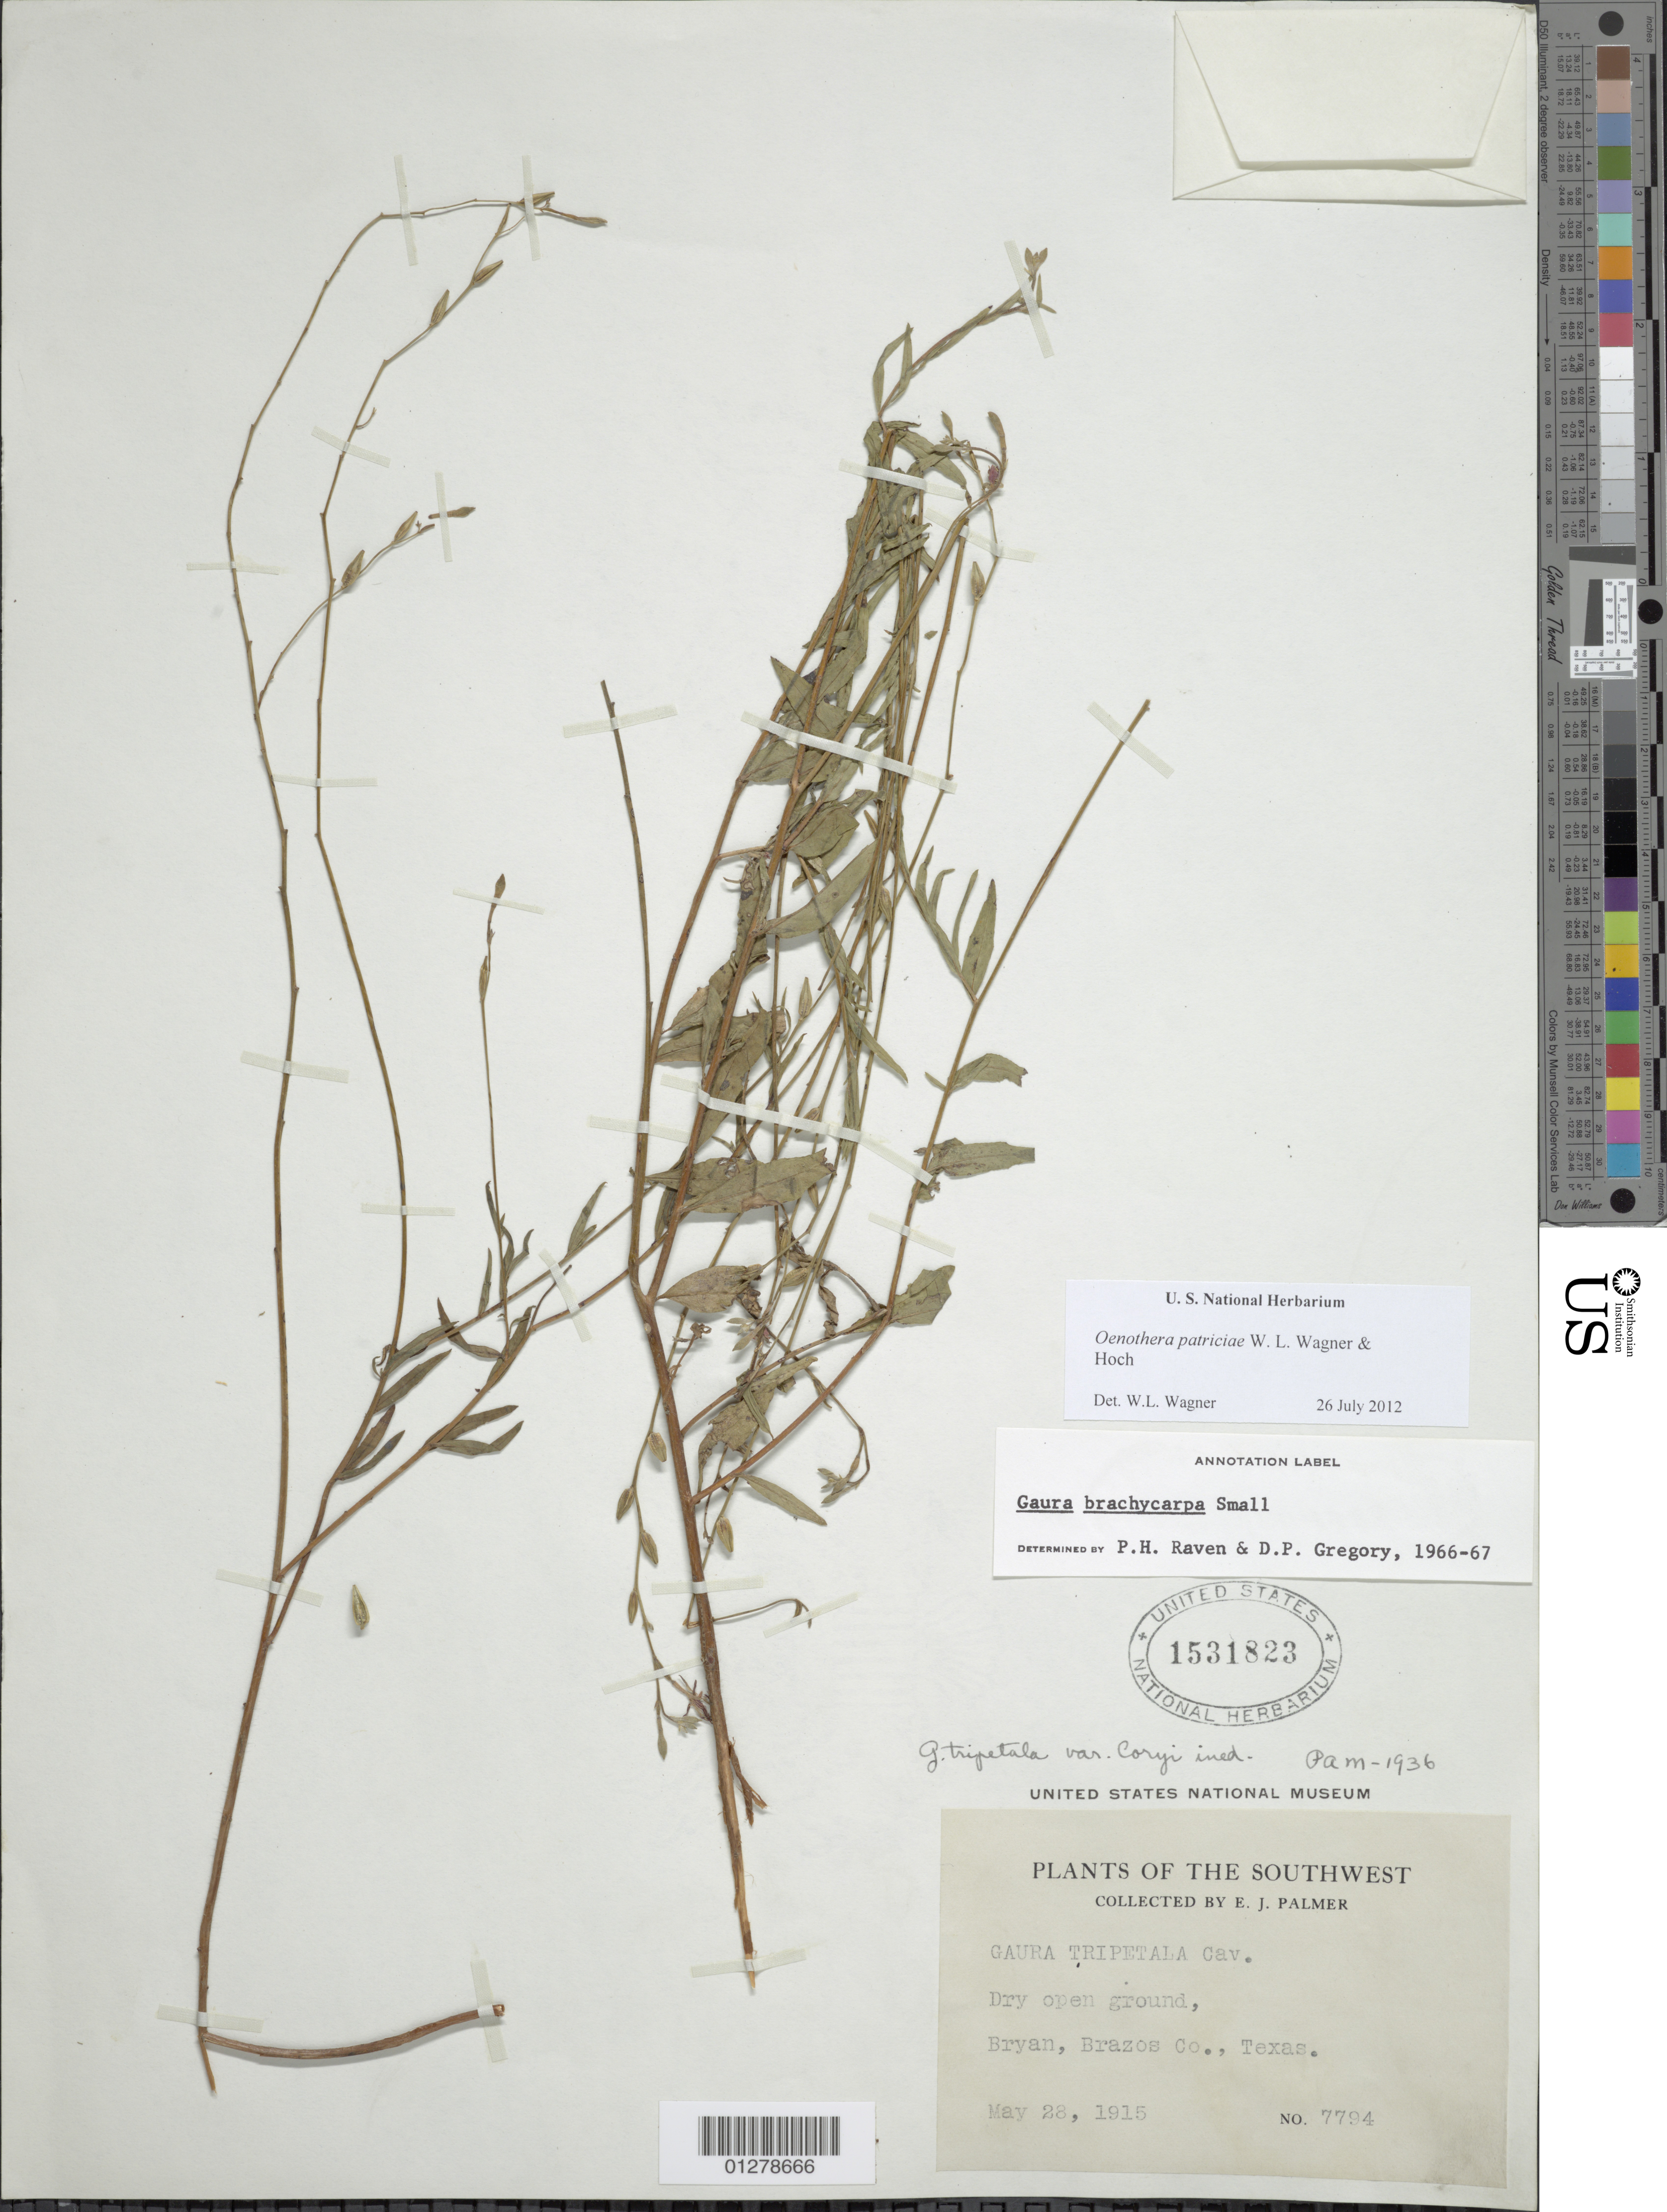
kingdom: Plantae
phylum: Tracheophyta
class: Magnoliopsida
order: Myrtales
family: Onagraceae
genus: Oenothera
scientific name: Oenothera patriciae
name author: W.L. Wagner & Hoch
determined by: Wagner, W. L., (BOT), Smithsonian Institution - National Museum of Natural History (UNITED STATES)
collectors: E. J. Palmer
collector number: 7794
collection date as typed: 28 May 1915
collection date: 1915-05-28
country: United States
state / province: Texas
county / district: Brazos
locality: Bryan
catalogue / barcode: US 1531823